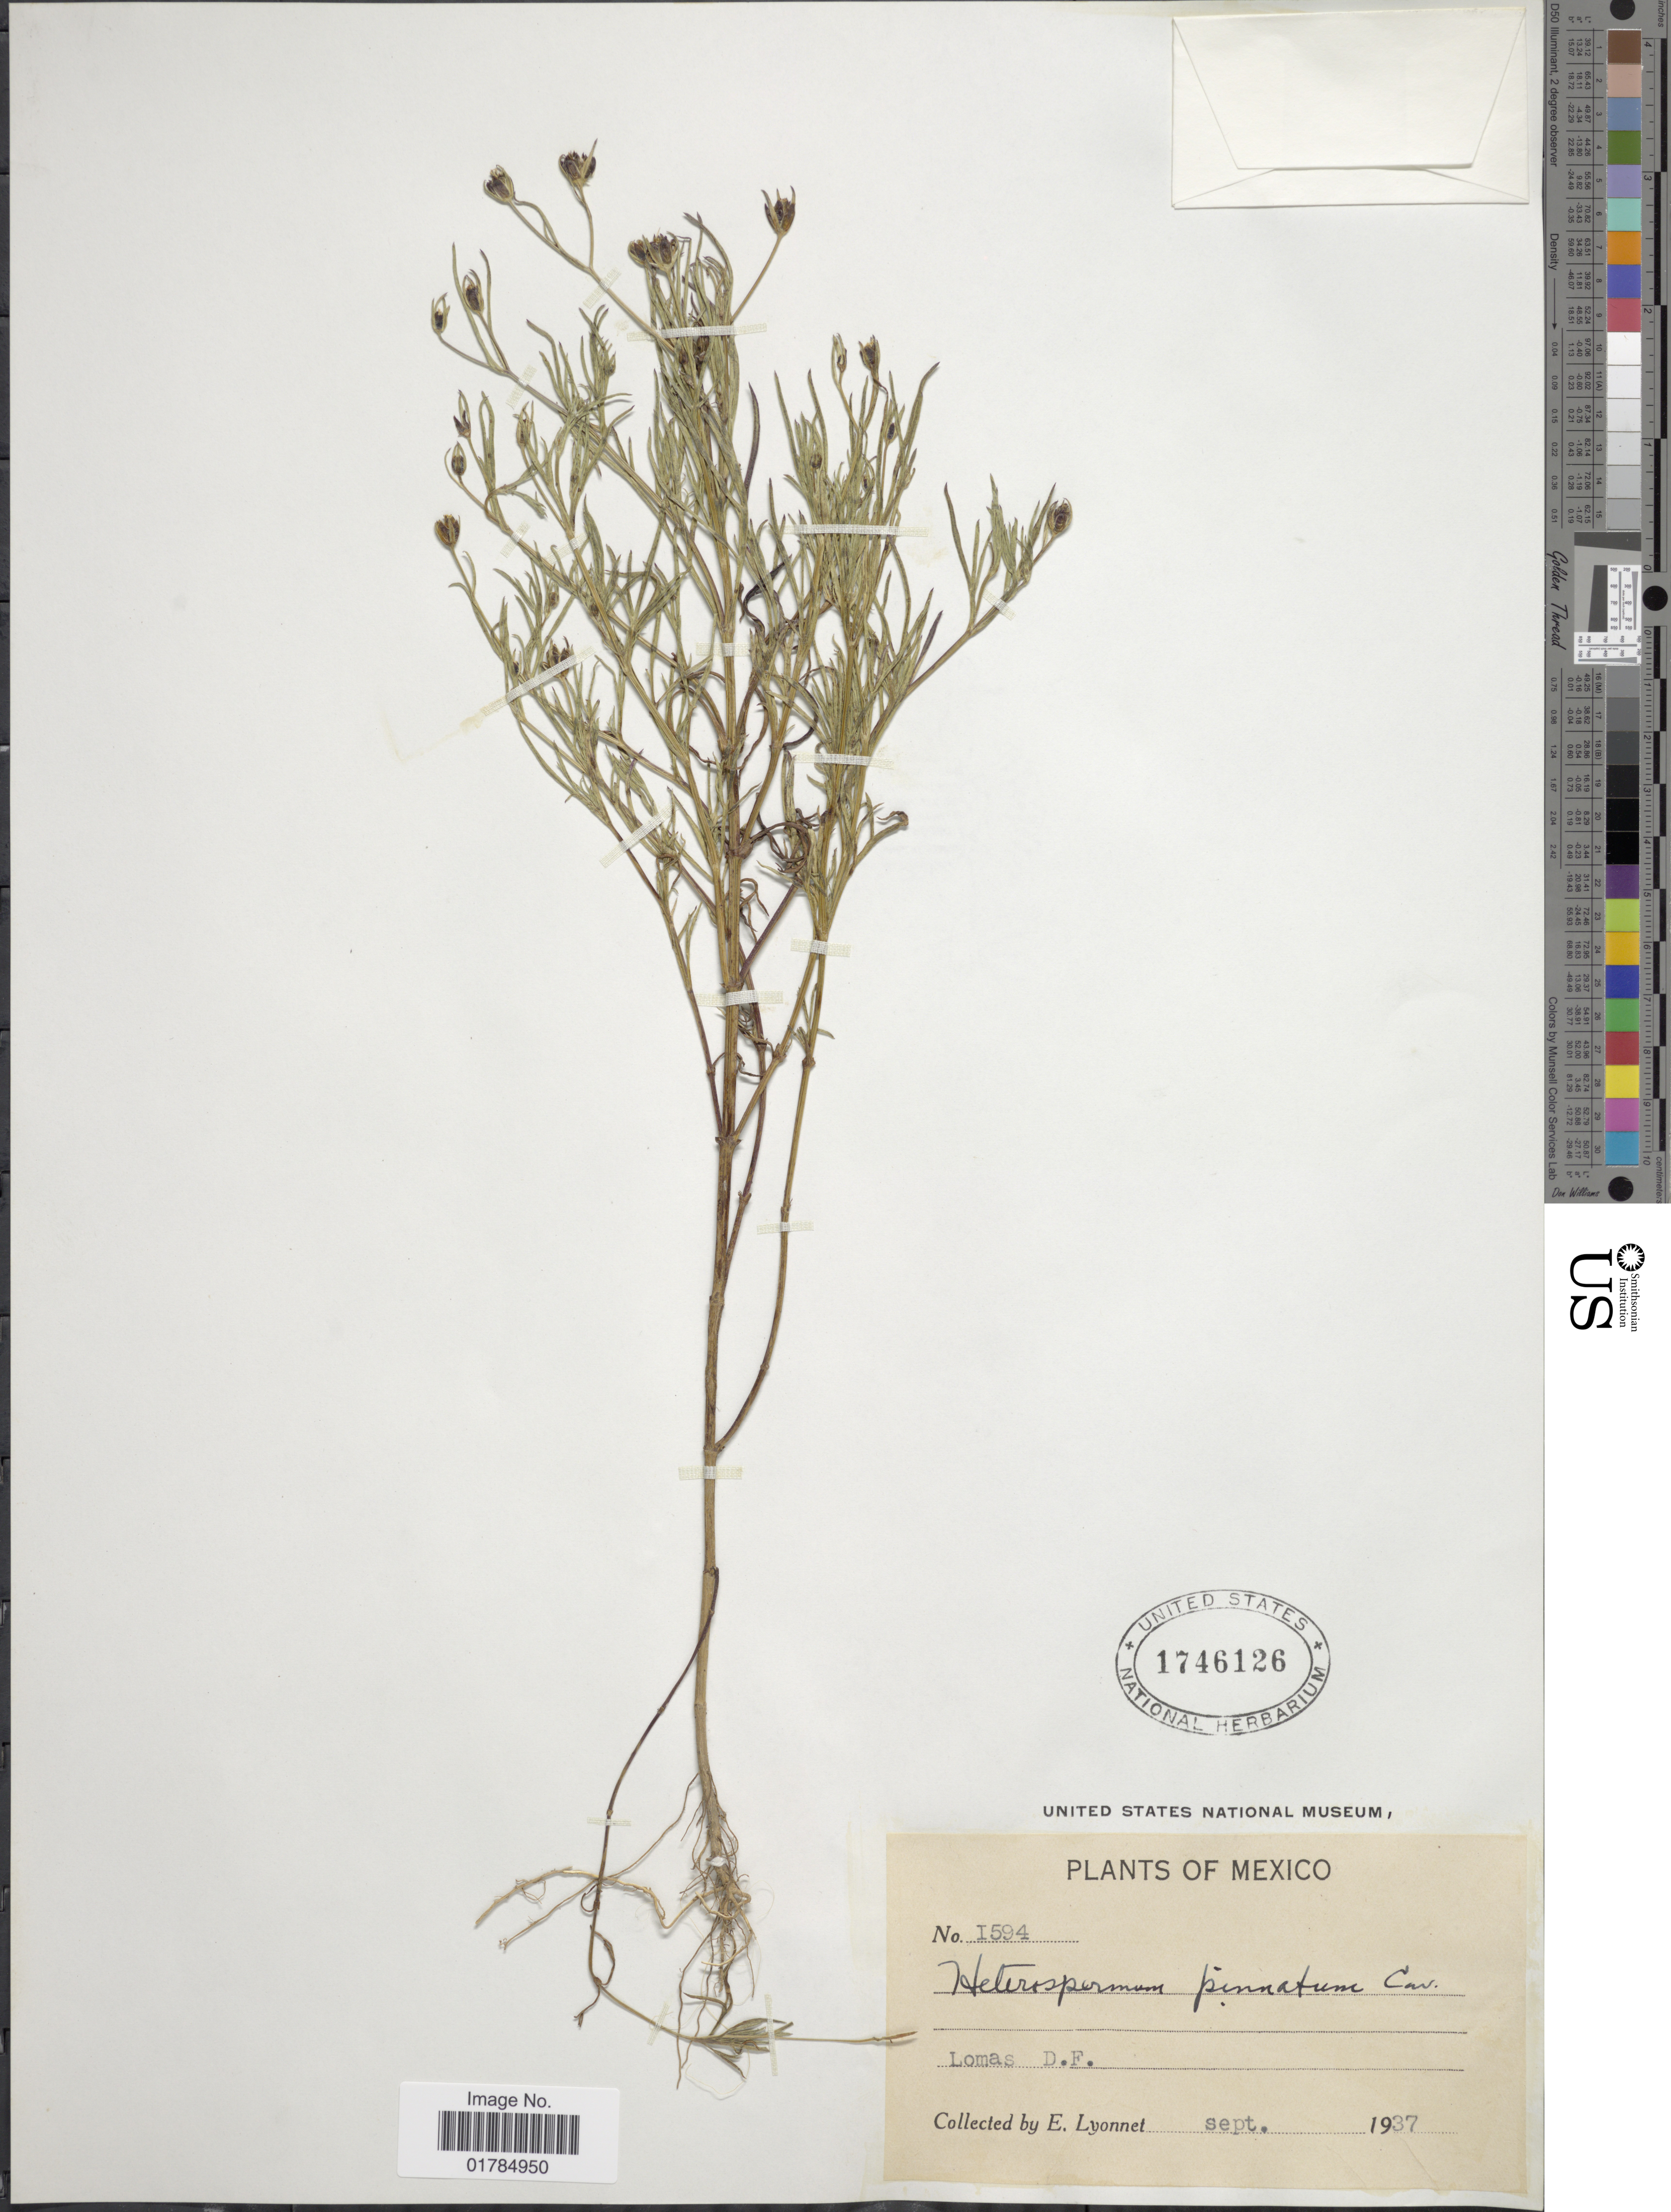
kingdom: Plantae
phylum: Tracheophyta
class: Magnoliopsida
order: Asterales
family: Asteraceae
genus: Heterosperma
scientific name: Heterosperma pinnatum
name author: Cav.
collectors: E. Lyonnet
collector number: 1594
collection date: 1937-09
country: Mexico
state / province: Distrito Federal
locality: Lomas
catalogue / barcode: US 1746126